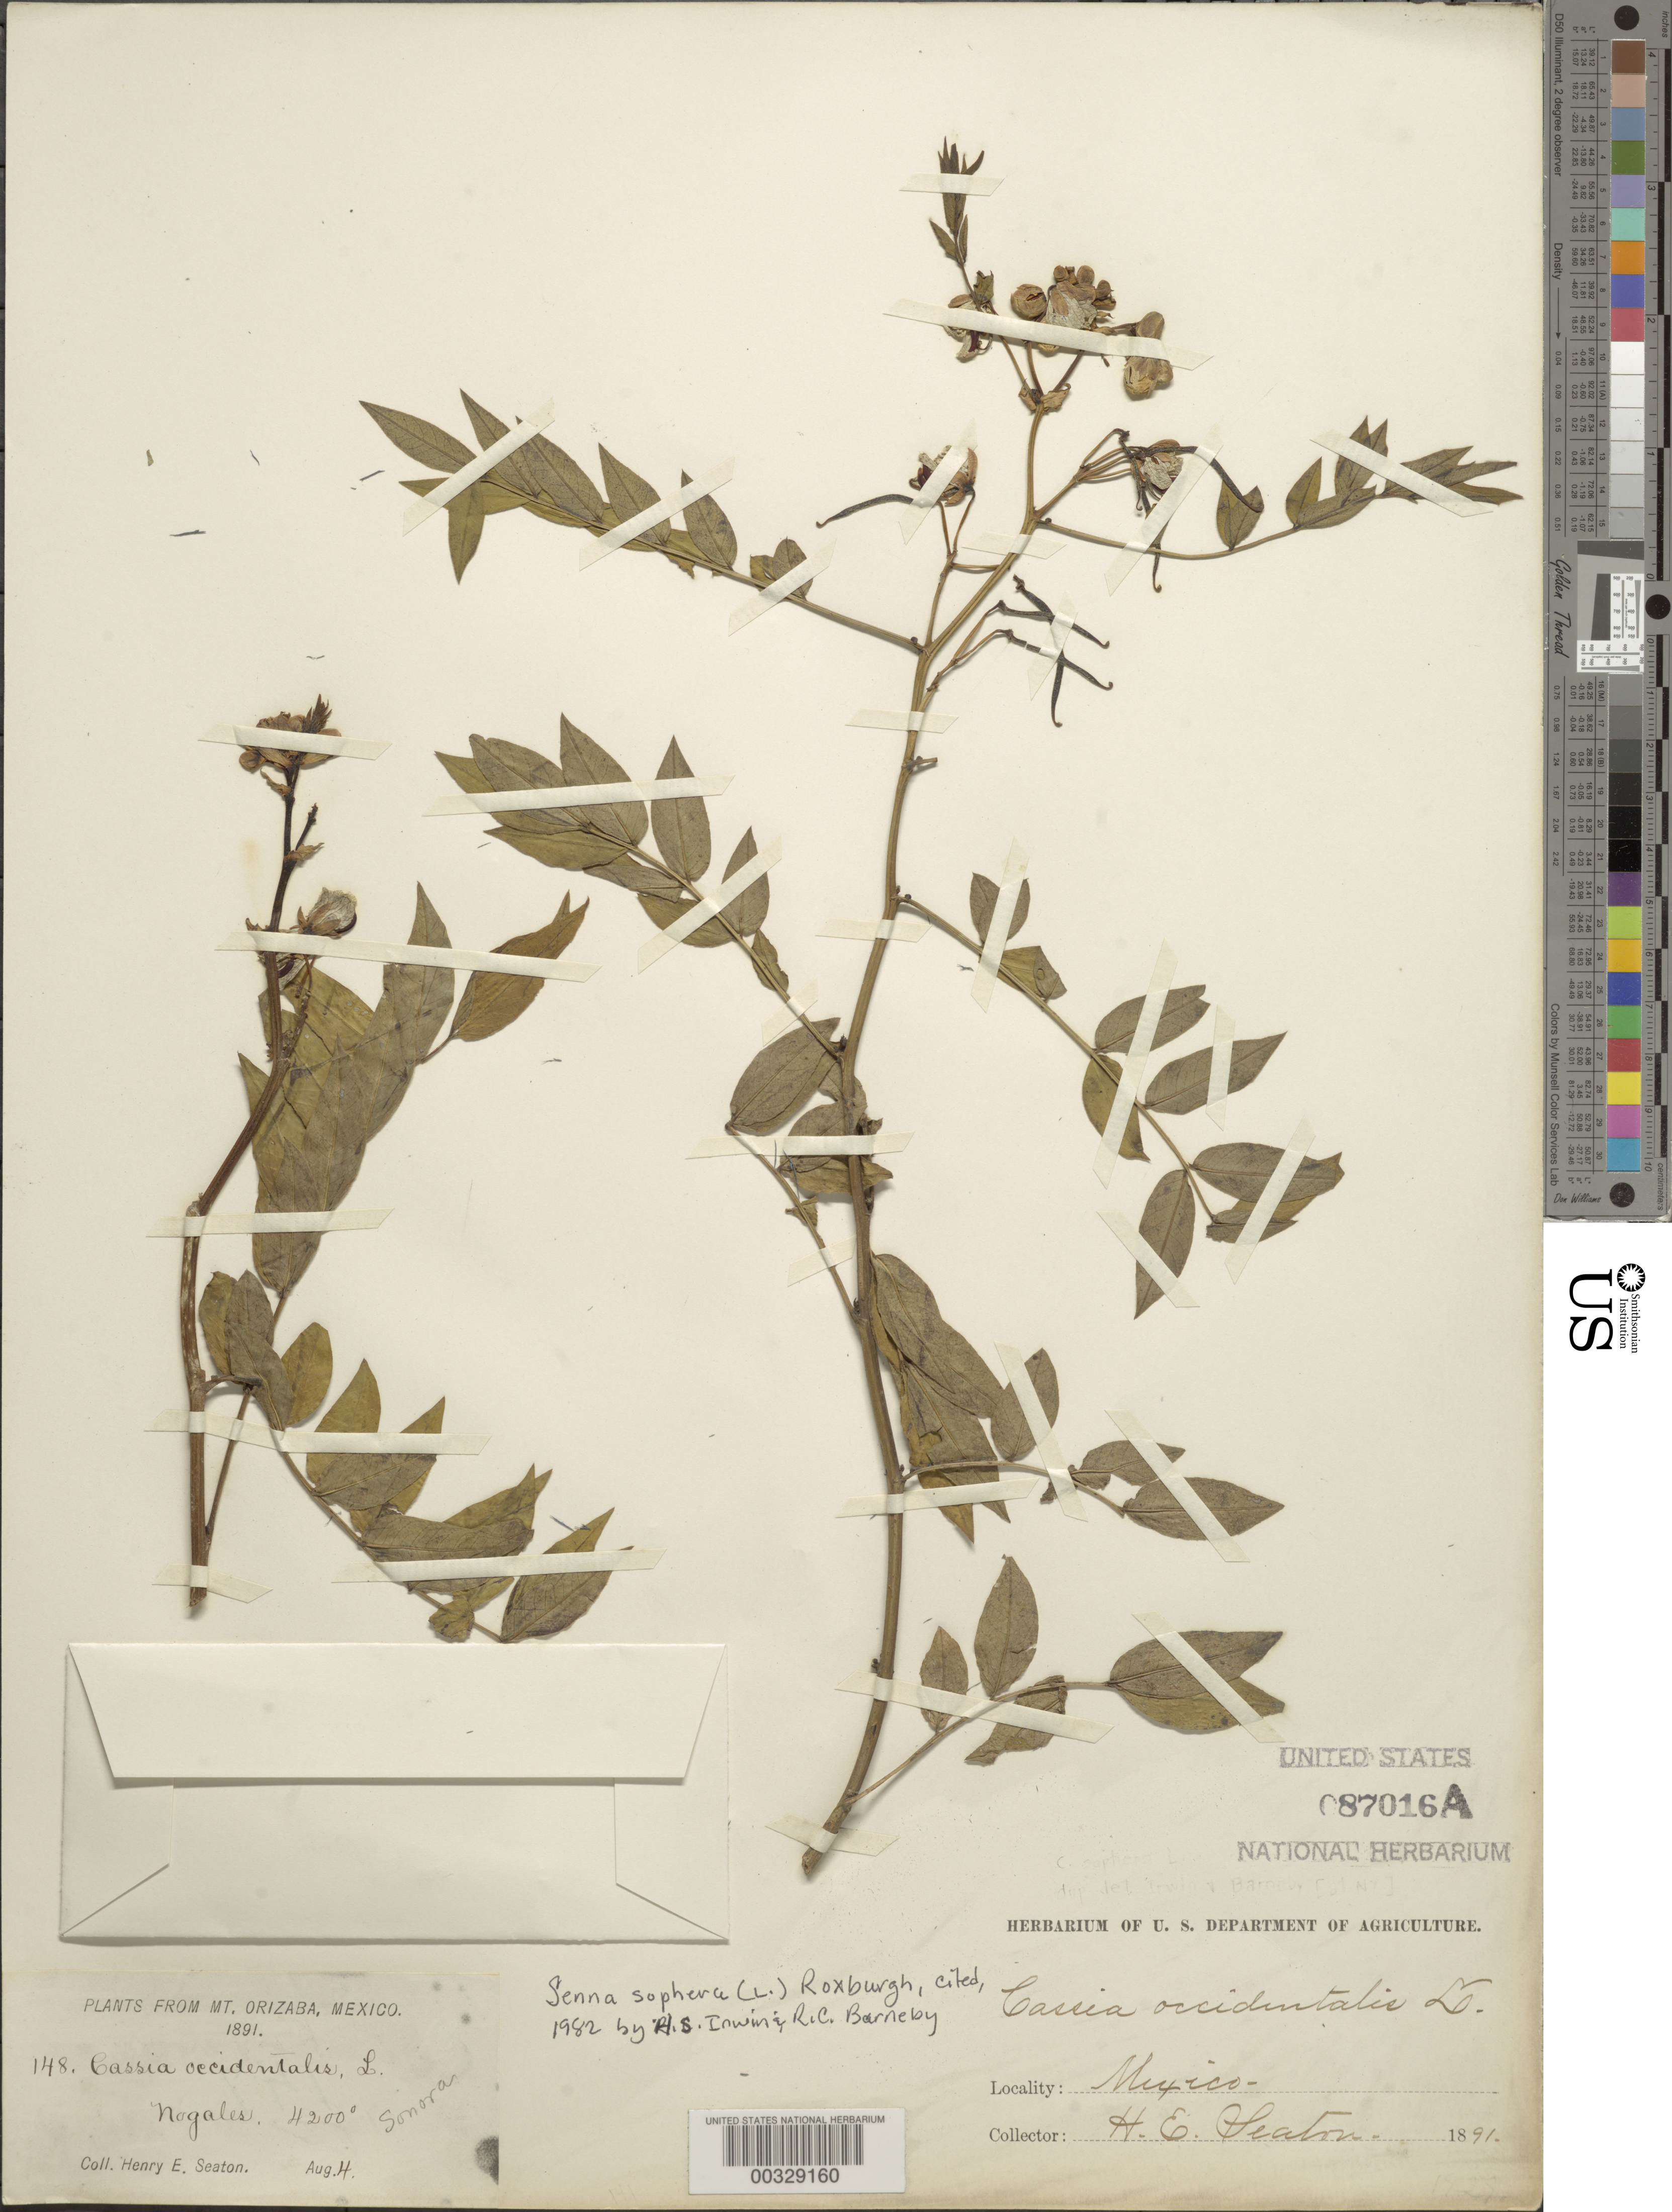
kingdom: Plantae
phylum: Tracheophyta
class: Magnoliopsida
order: Fabales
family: Fabaceae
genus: Senna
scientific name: Senna sophera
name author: (L.) Roxb.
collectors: H. E. Seaton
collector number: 148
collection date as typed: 04 Aug 1891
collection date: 1891-08-04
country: Mexico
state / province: Sonora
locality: Nogales; mt. Orizaba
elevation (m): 1280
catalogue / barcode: US 87016A